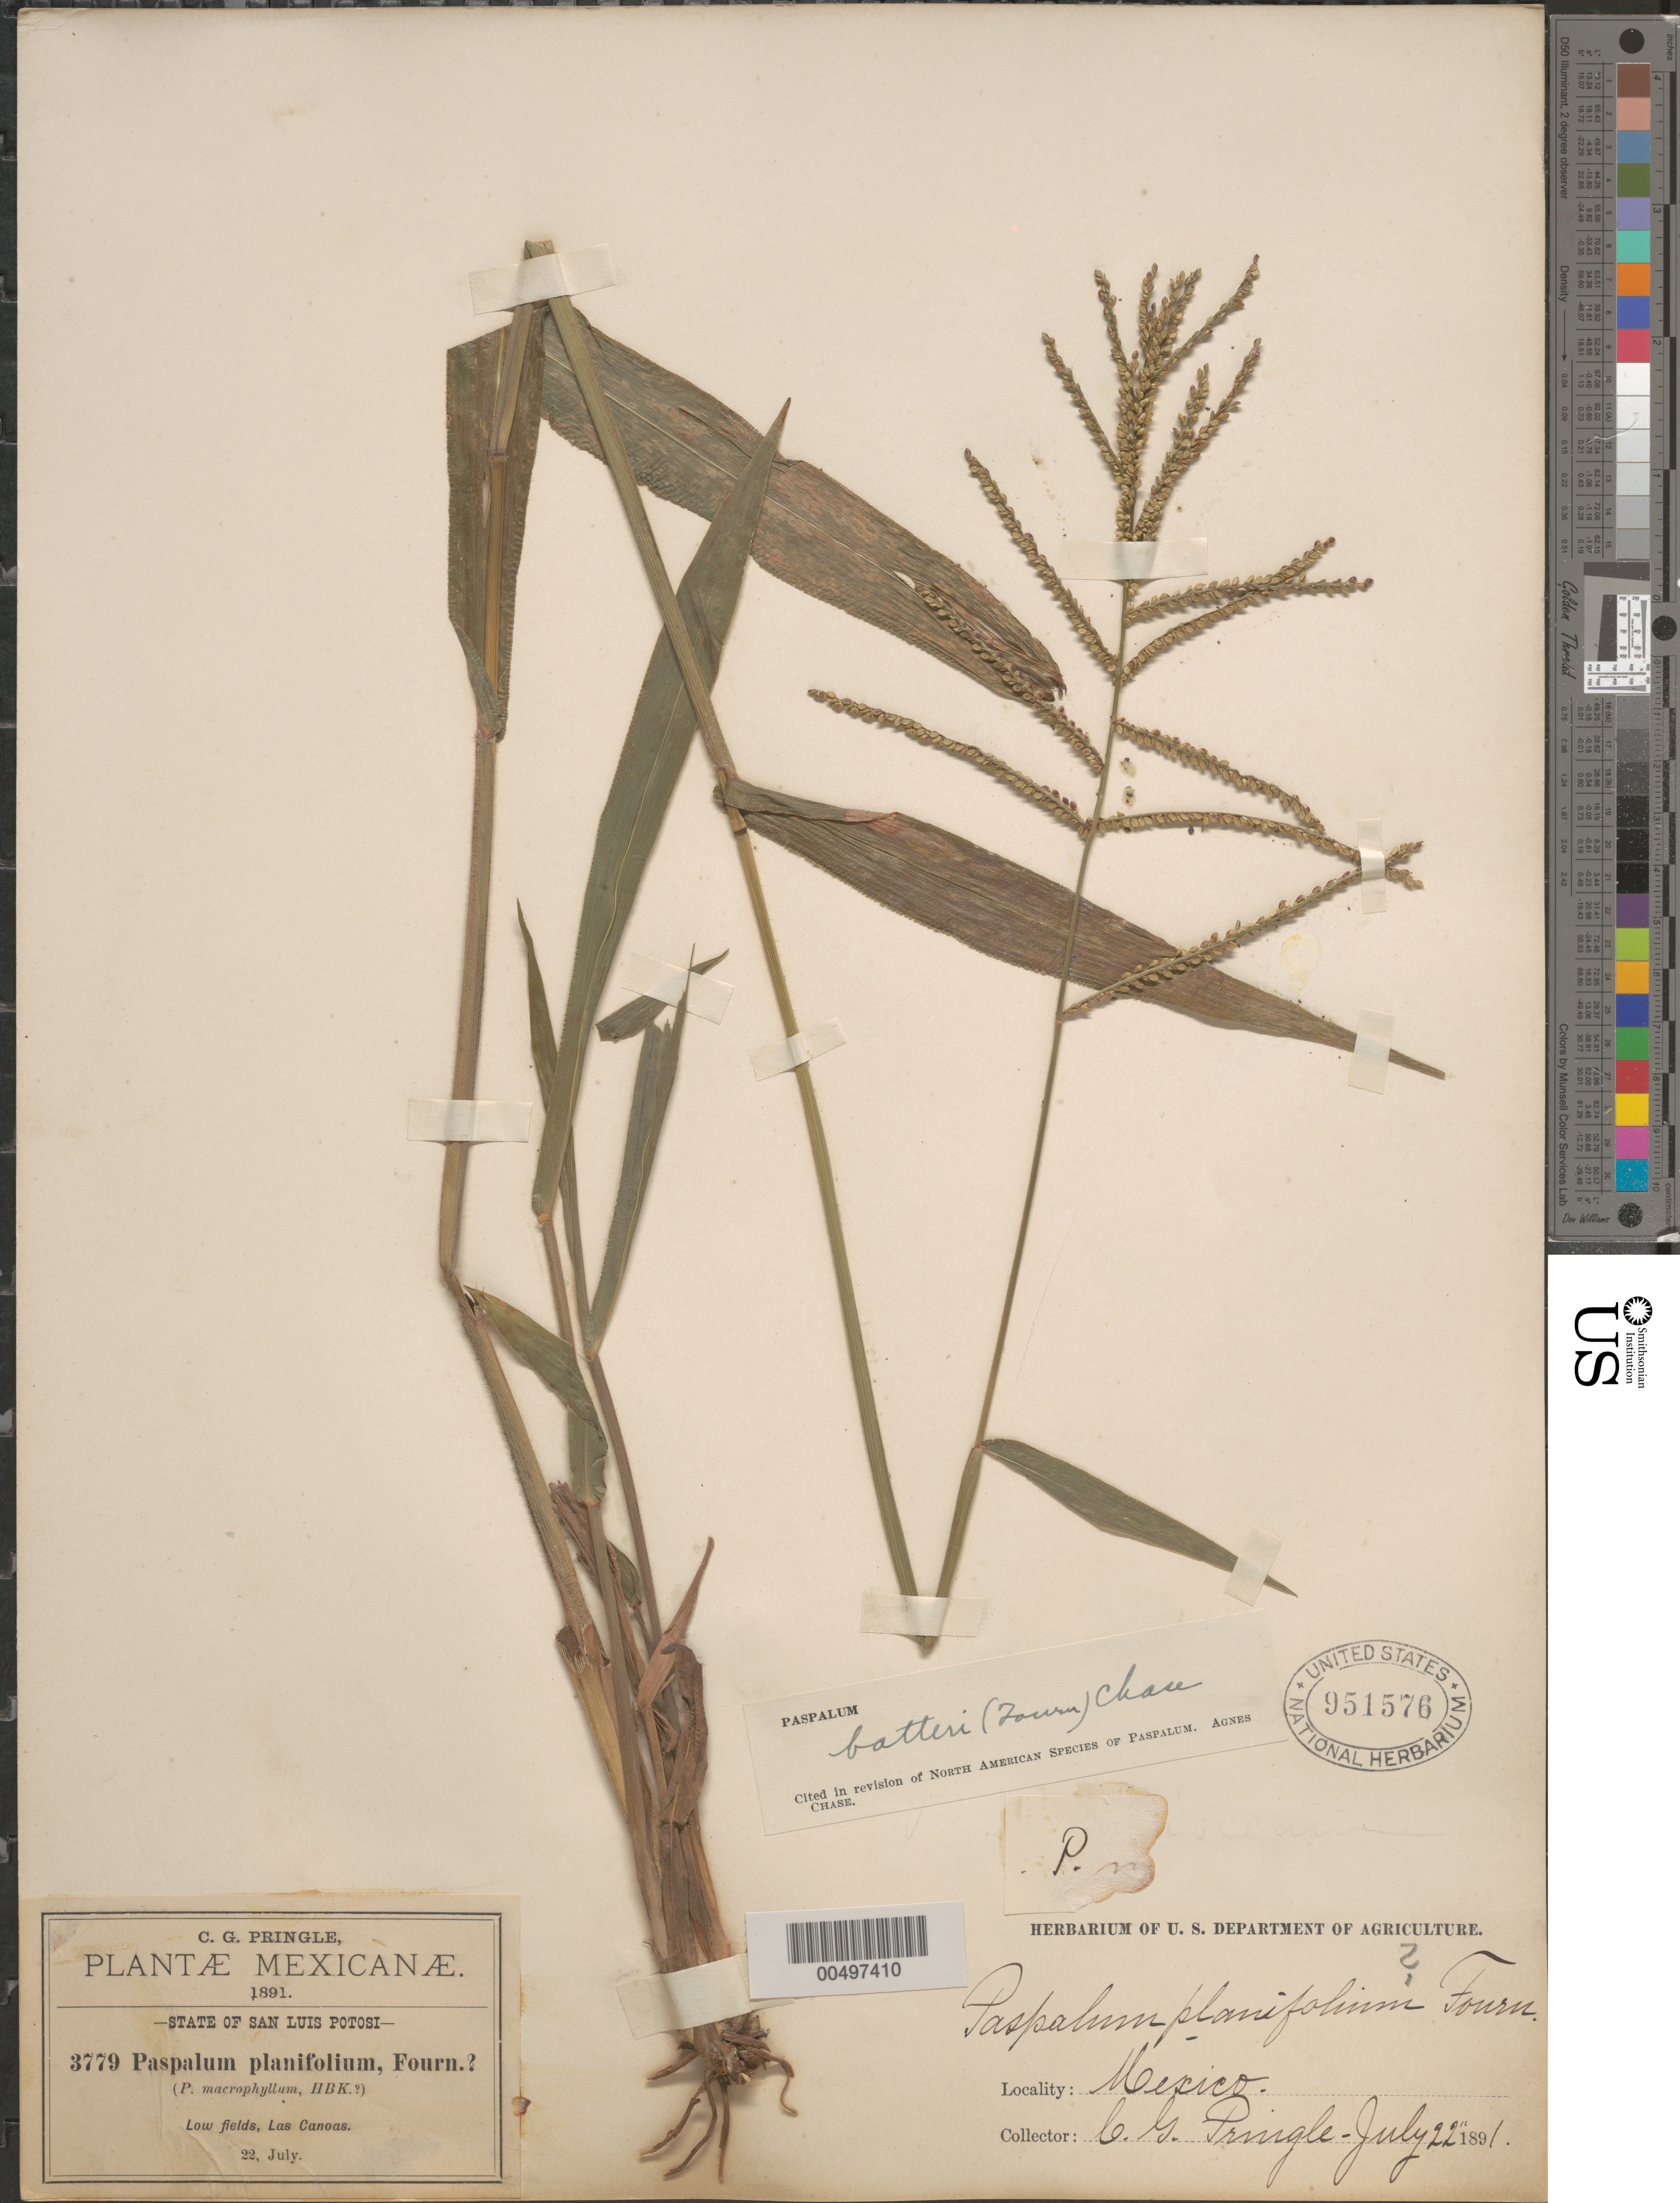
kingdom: Plantae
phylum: Tracheophyta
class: Liliopsida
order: Poales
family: Poaceae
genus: Paspalum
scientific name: Paspalum botteri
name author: (E. Fourn.) Chase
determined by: Chase, [M.] Agnes, (US)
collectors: C. G. Pringle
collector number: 3779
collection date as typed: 22 Jul 1891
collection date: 1891-07-22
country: Mexico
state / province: San Luis Potosi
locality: Las Canoas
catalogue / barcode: US 951576